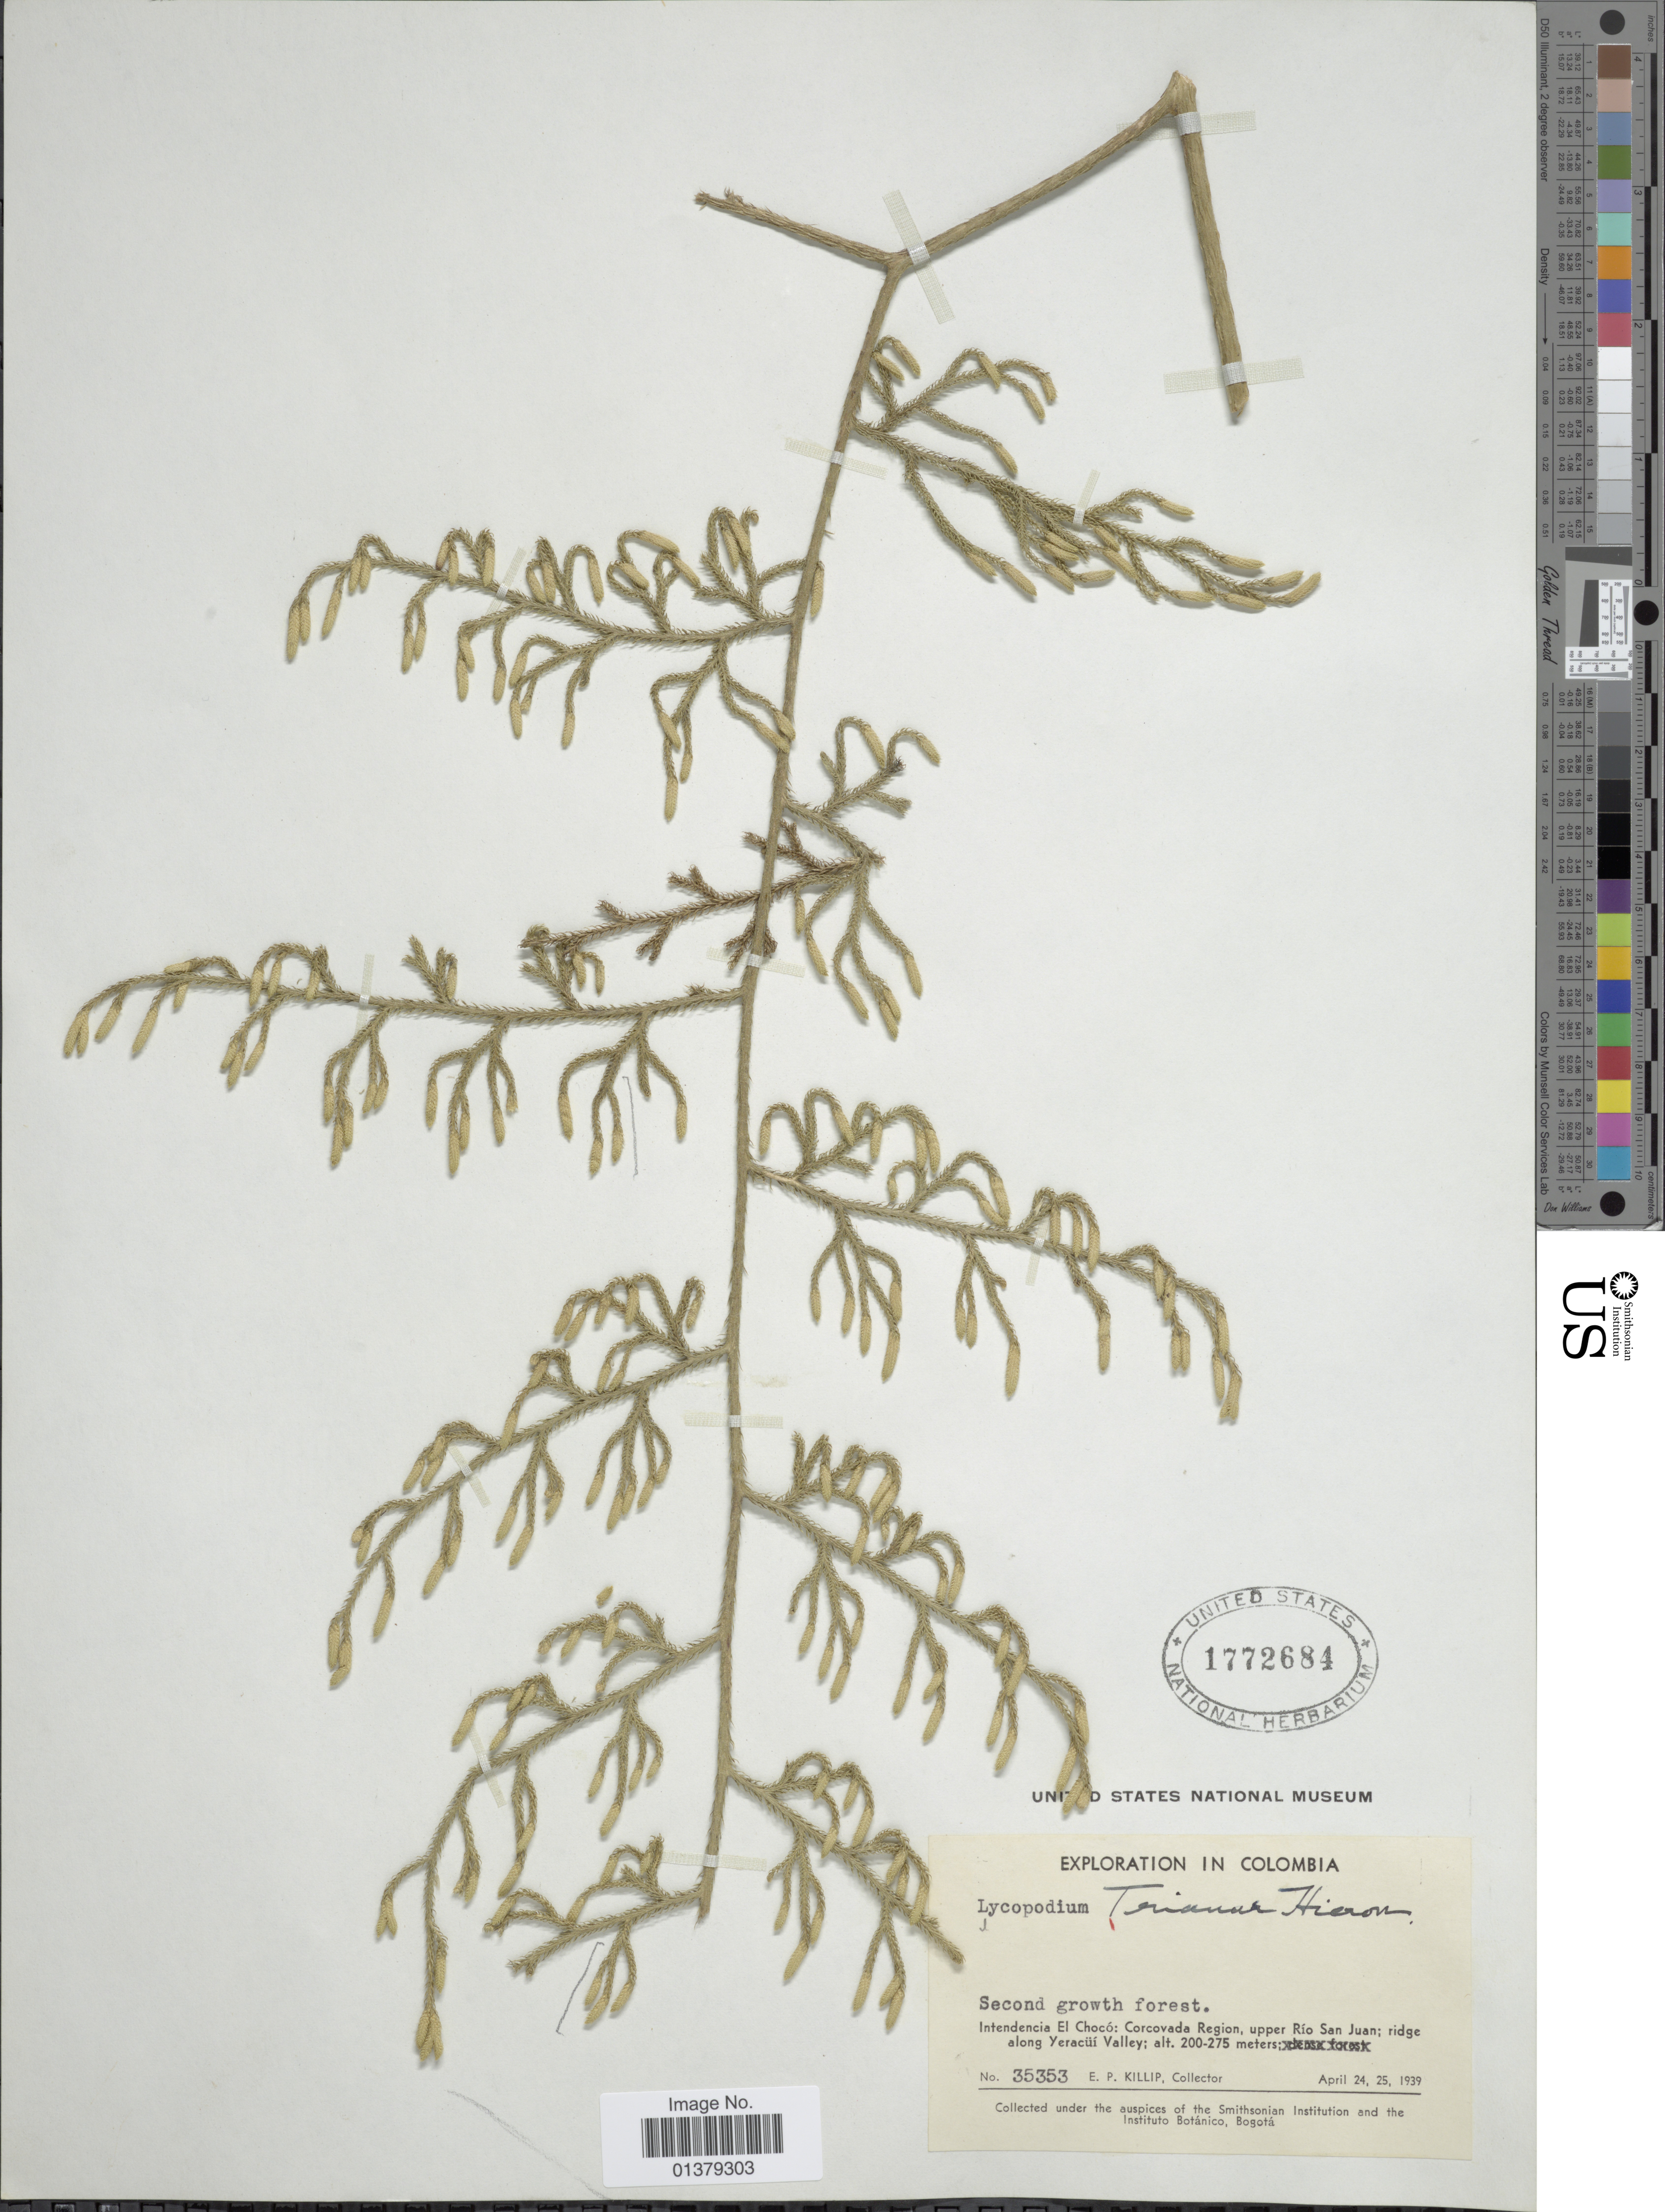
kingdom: Plantae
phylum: Tracheophyta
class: Lycopodiopsida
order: Lycopodiales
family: Lycopodiaceae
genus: Palhinhaea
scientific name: Palhinhaea trianae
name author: (Hieron.) Holub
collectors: E. P. Killip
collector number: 35353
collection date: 1939-04-24/1939-04-25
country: Colombia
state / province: Chocó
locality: Intendencia El Chocó: Corcovada Region, Upper Río San Juan; ridge along Yeracüí Valley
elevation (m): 200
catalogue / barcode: US 1772684